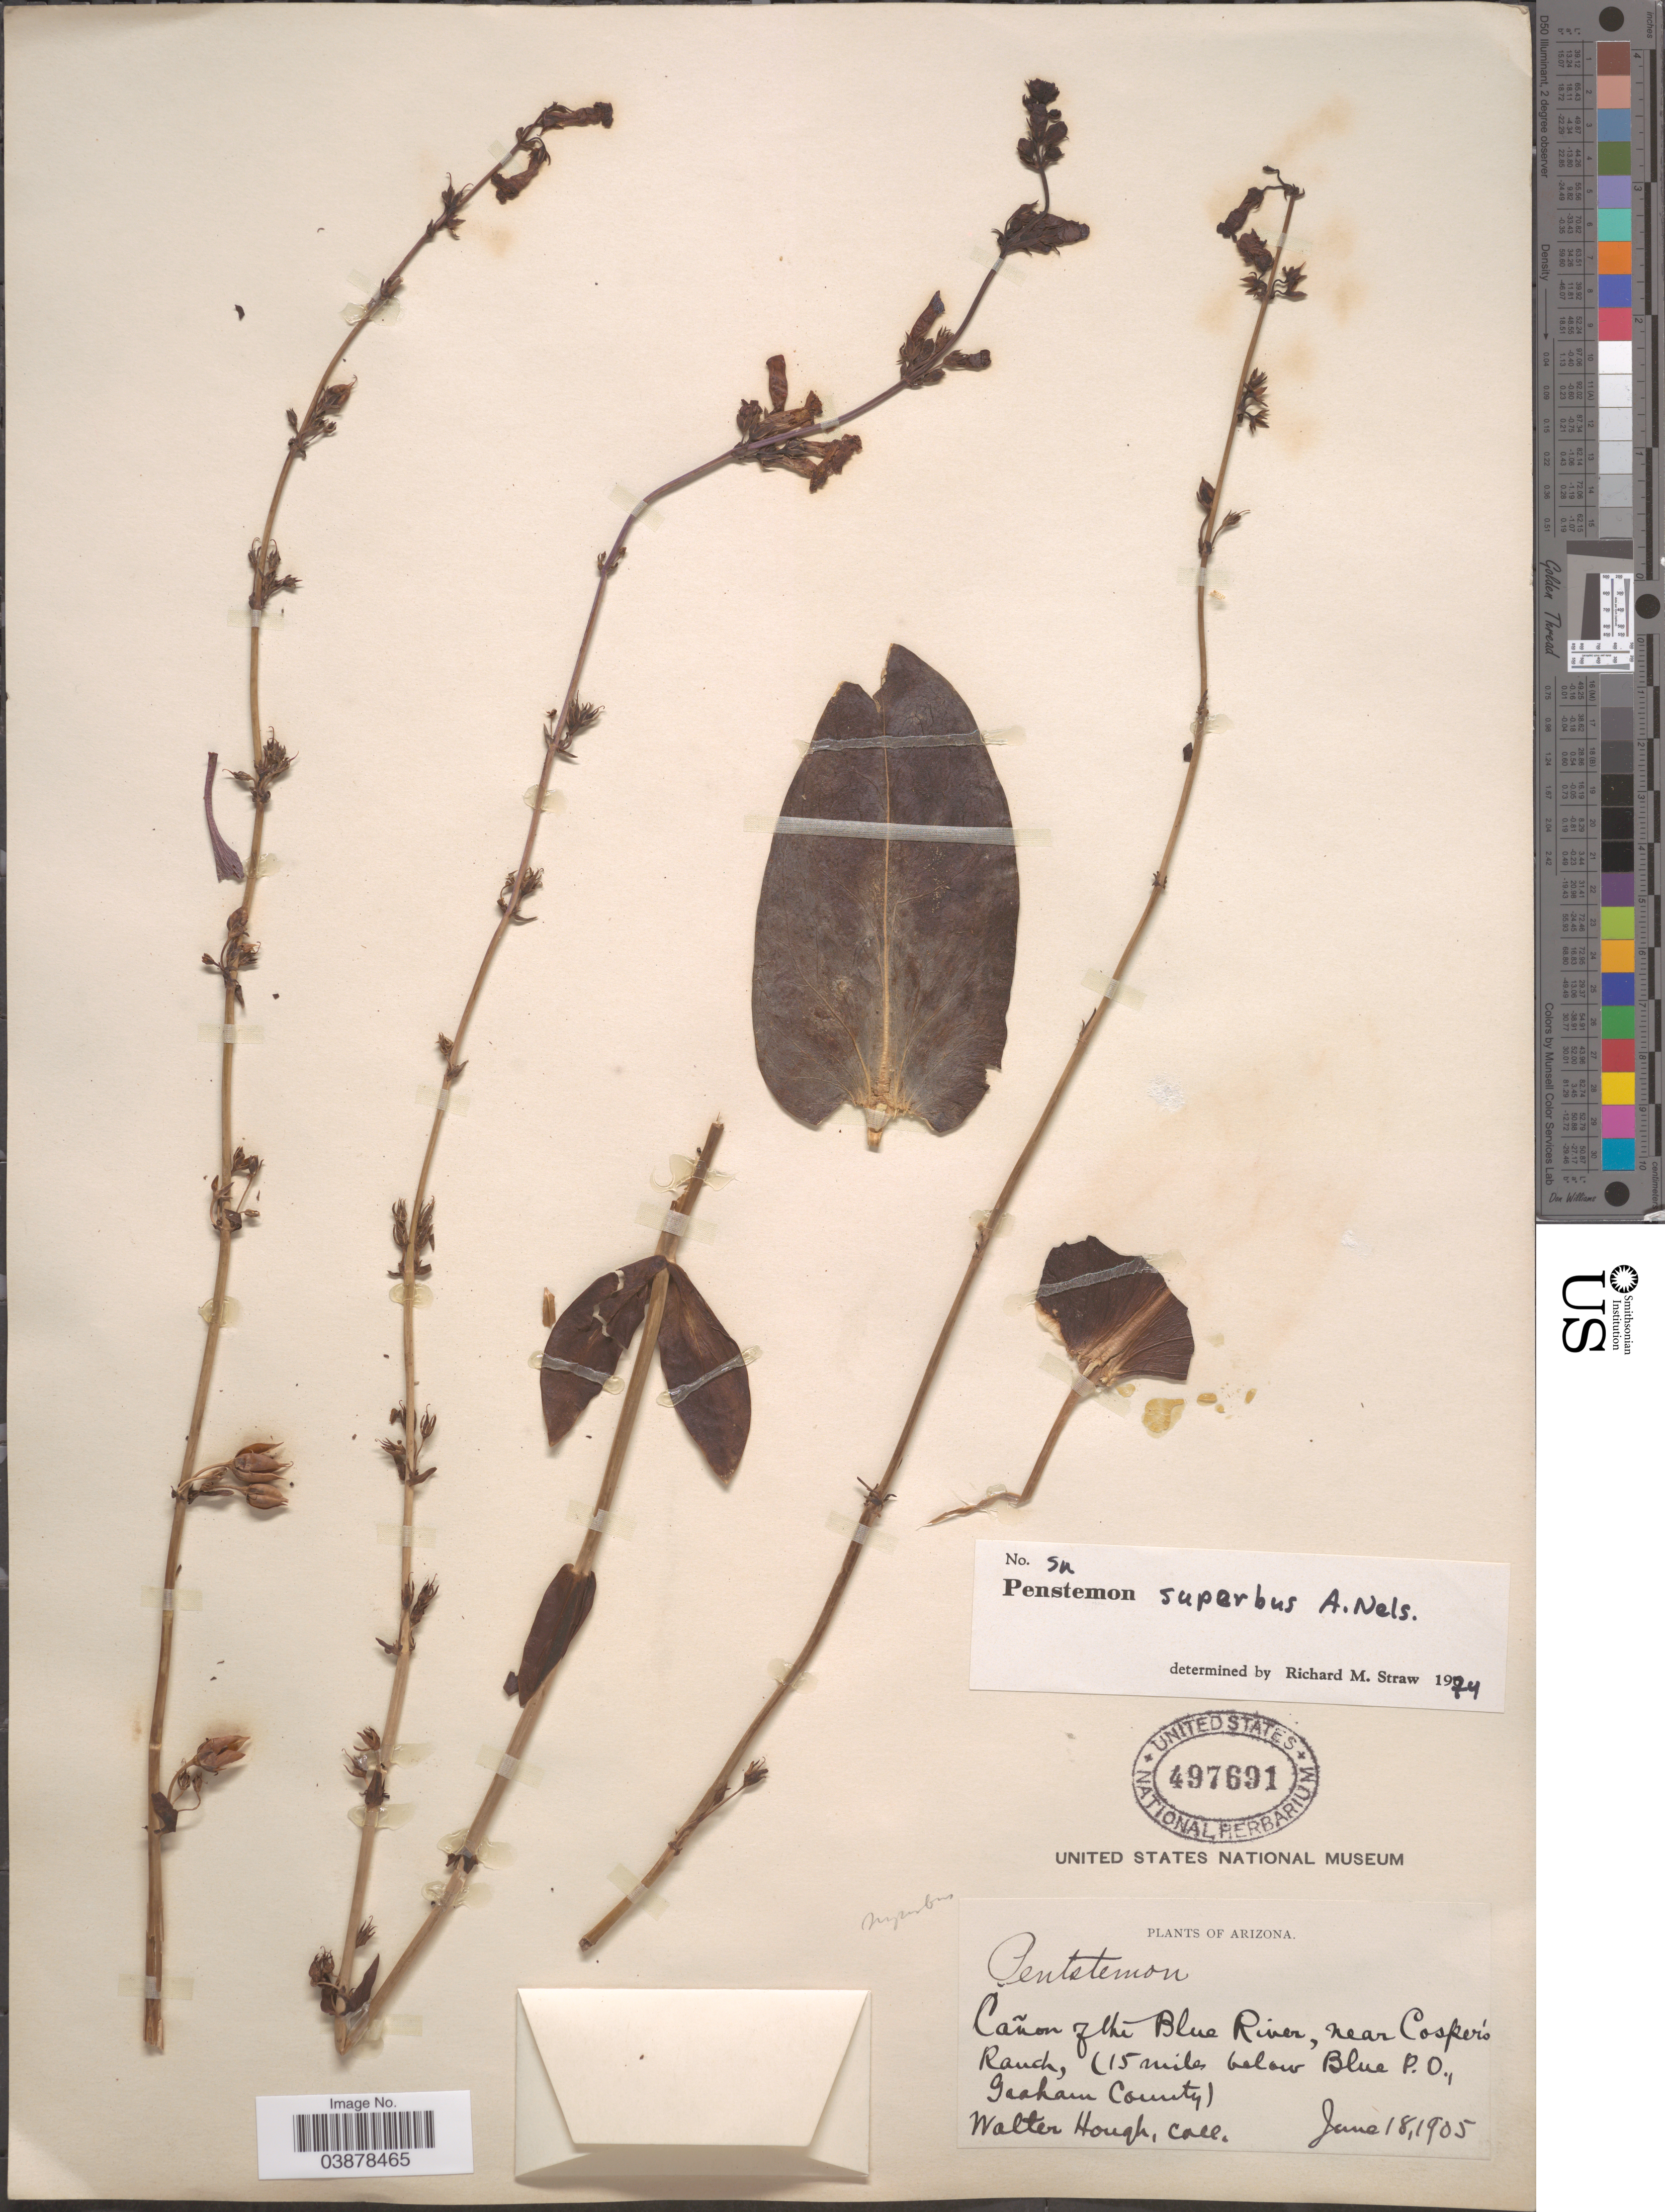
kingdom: Plantae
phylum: Tracheophyta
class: Magnoliopsida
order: Lamiales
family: Plantaginaceae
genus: Penstemon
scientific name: Penstemon superbus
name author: A. Nelson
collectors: W. Hough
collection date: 1905-06-18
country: United States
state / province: Arizona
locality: Cañon of the Blue River, near Cosperó Ranch, (15 miles below Blue P.O., Graham County).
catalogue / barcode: US 497691